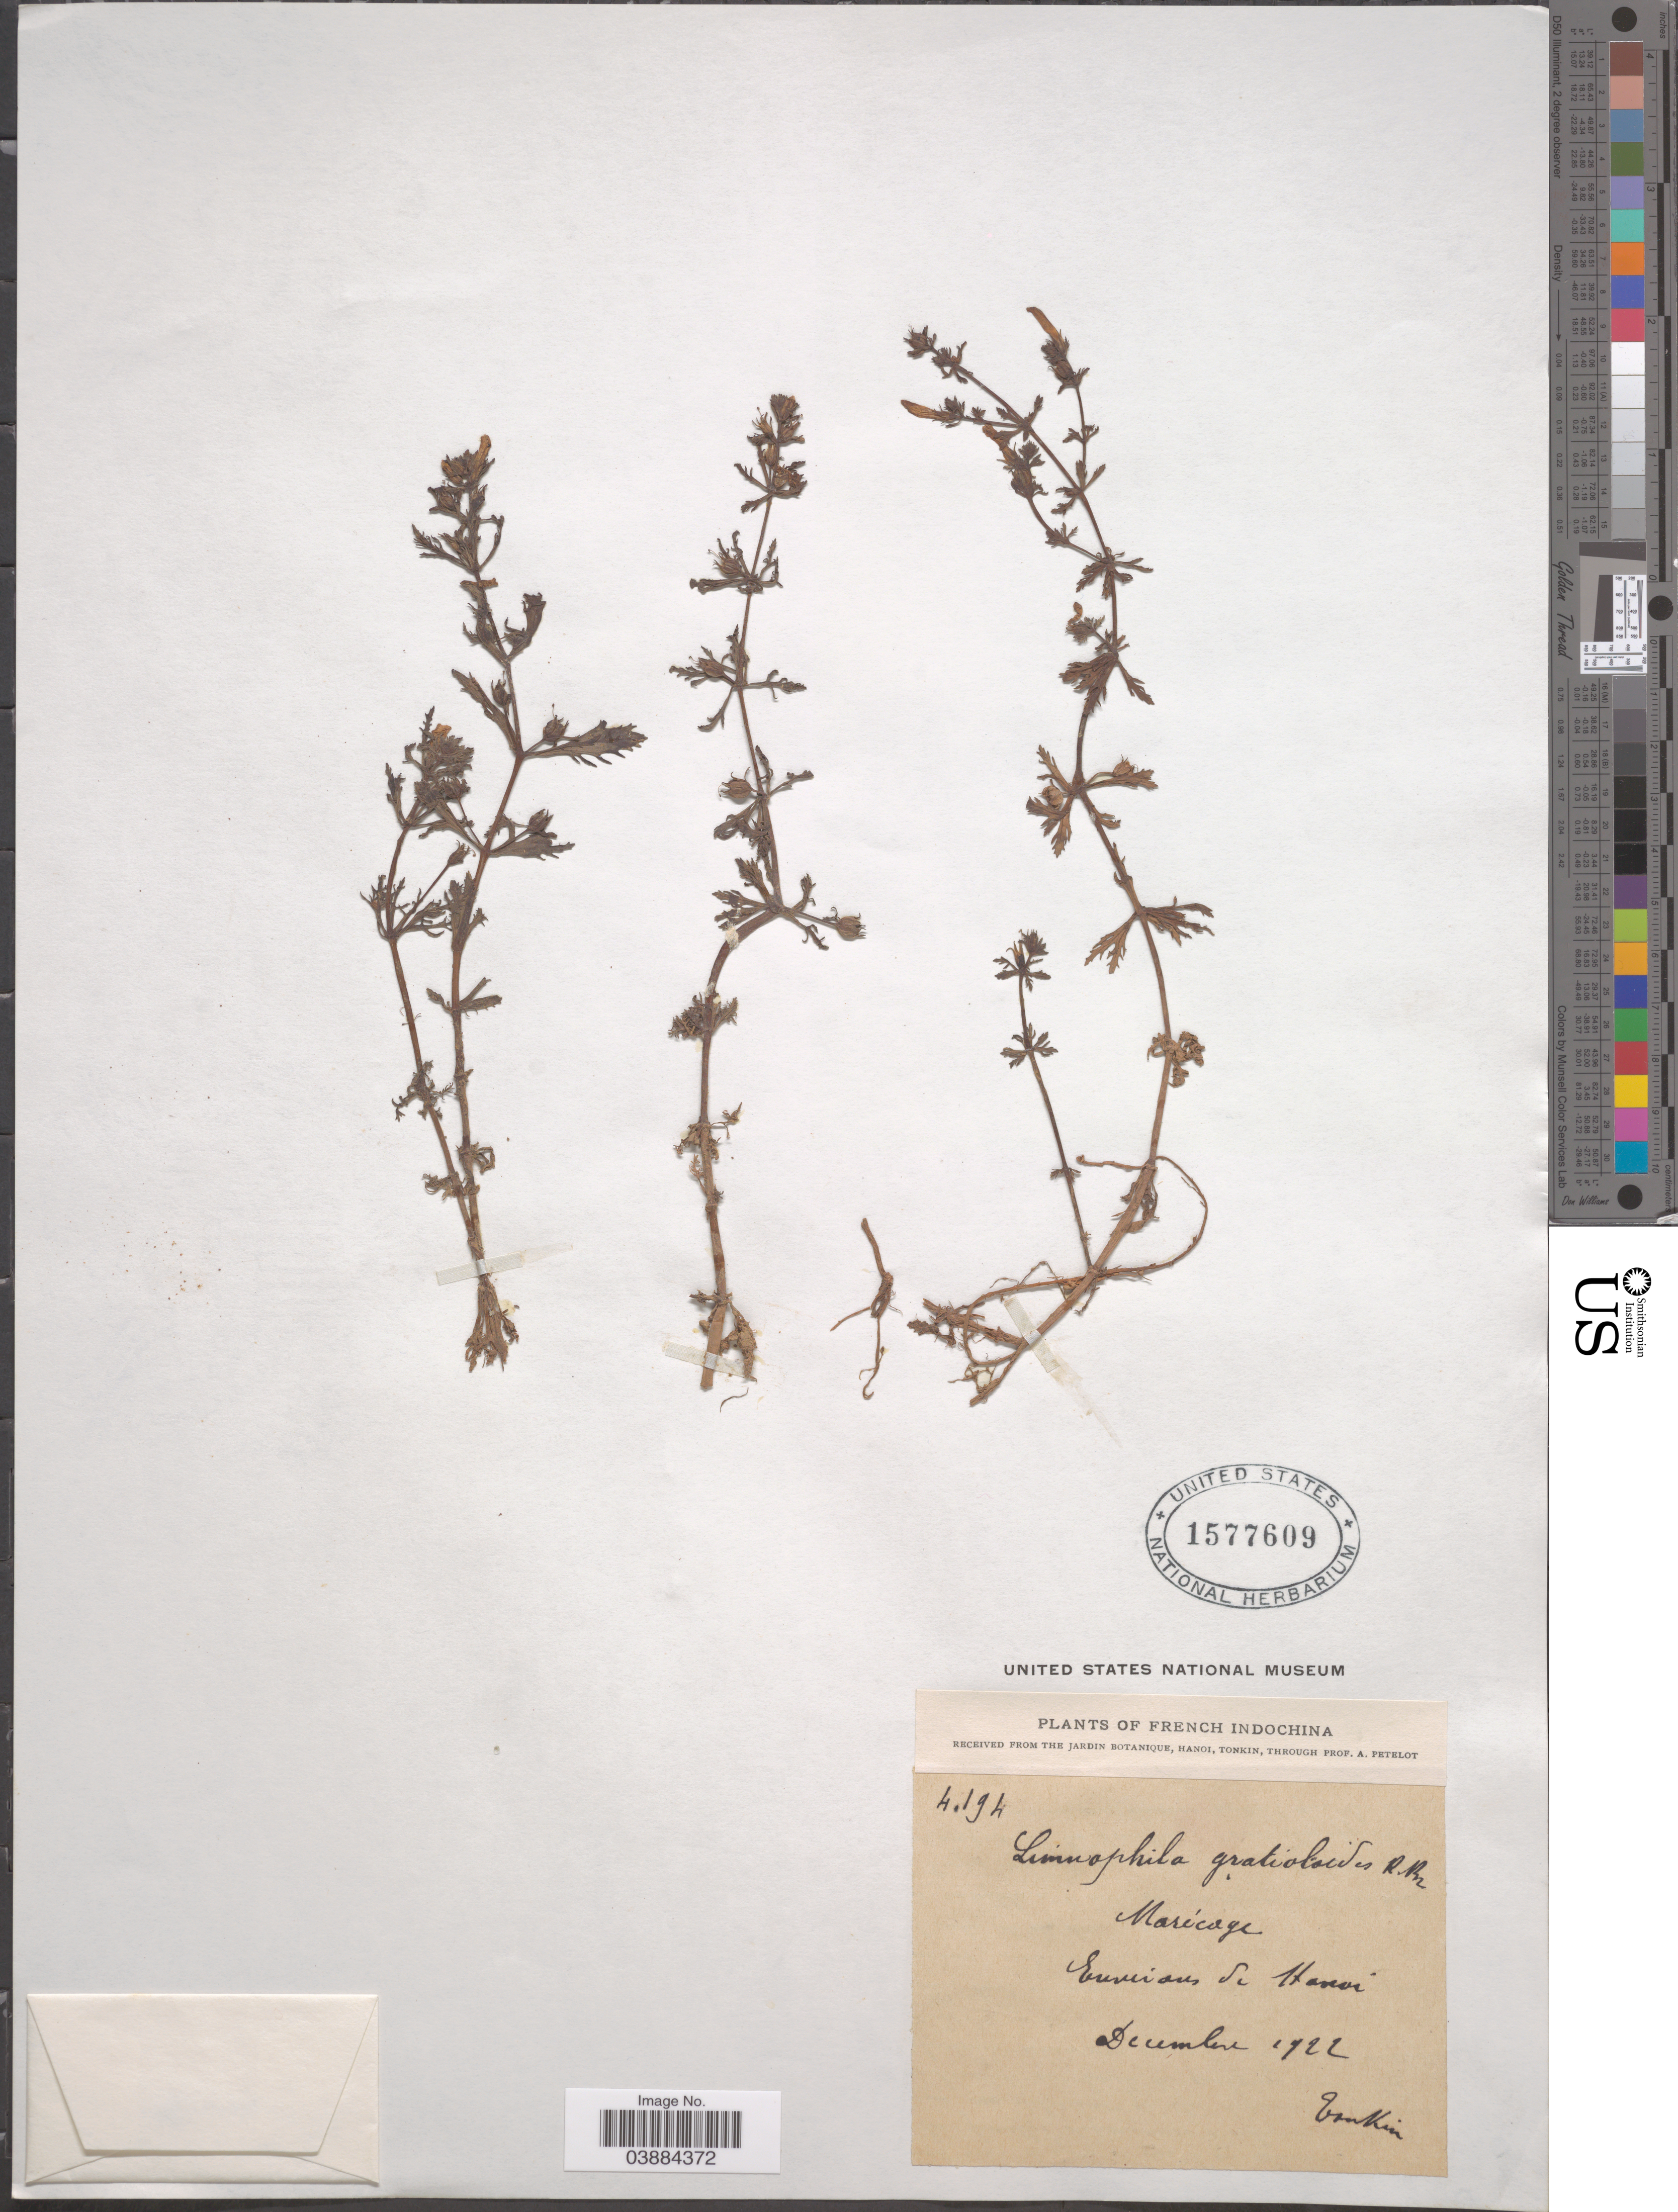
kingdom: Plantae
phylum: Tracheophyta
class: Magnoliopsida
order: Lamiales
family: Plantaginaceae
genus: Limnophila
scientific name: Limnophila indica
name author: (L.) Druce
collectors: P. A. Pételot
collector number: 4194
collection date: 1922-12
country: Vietnam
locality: French Indochina. Environs du Hanoi.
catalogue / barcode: US 1577609